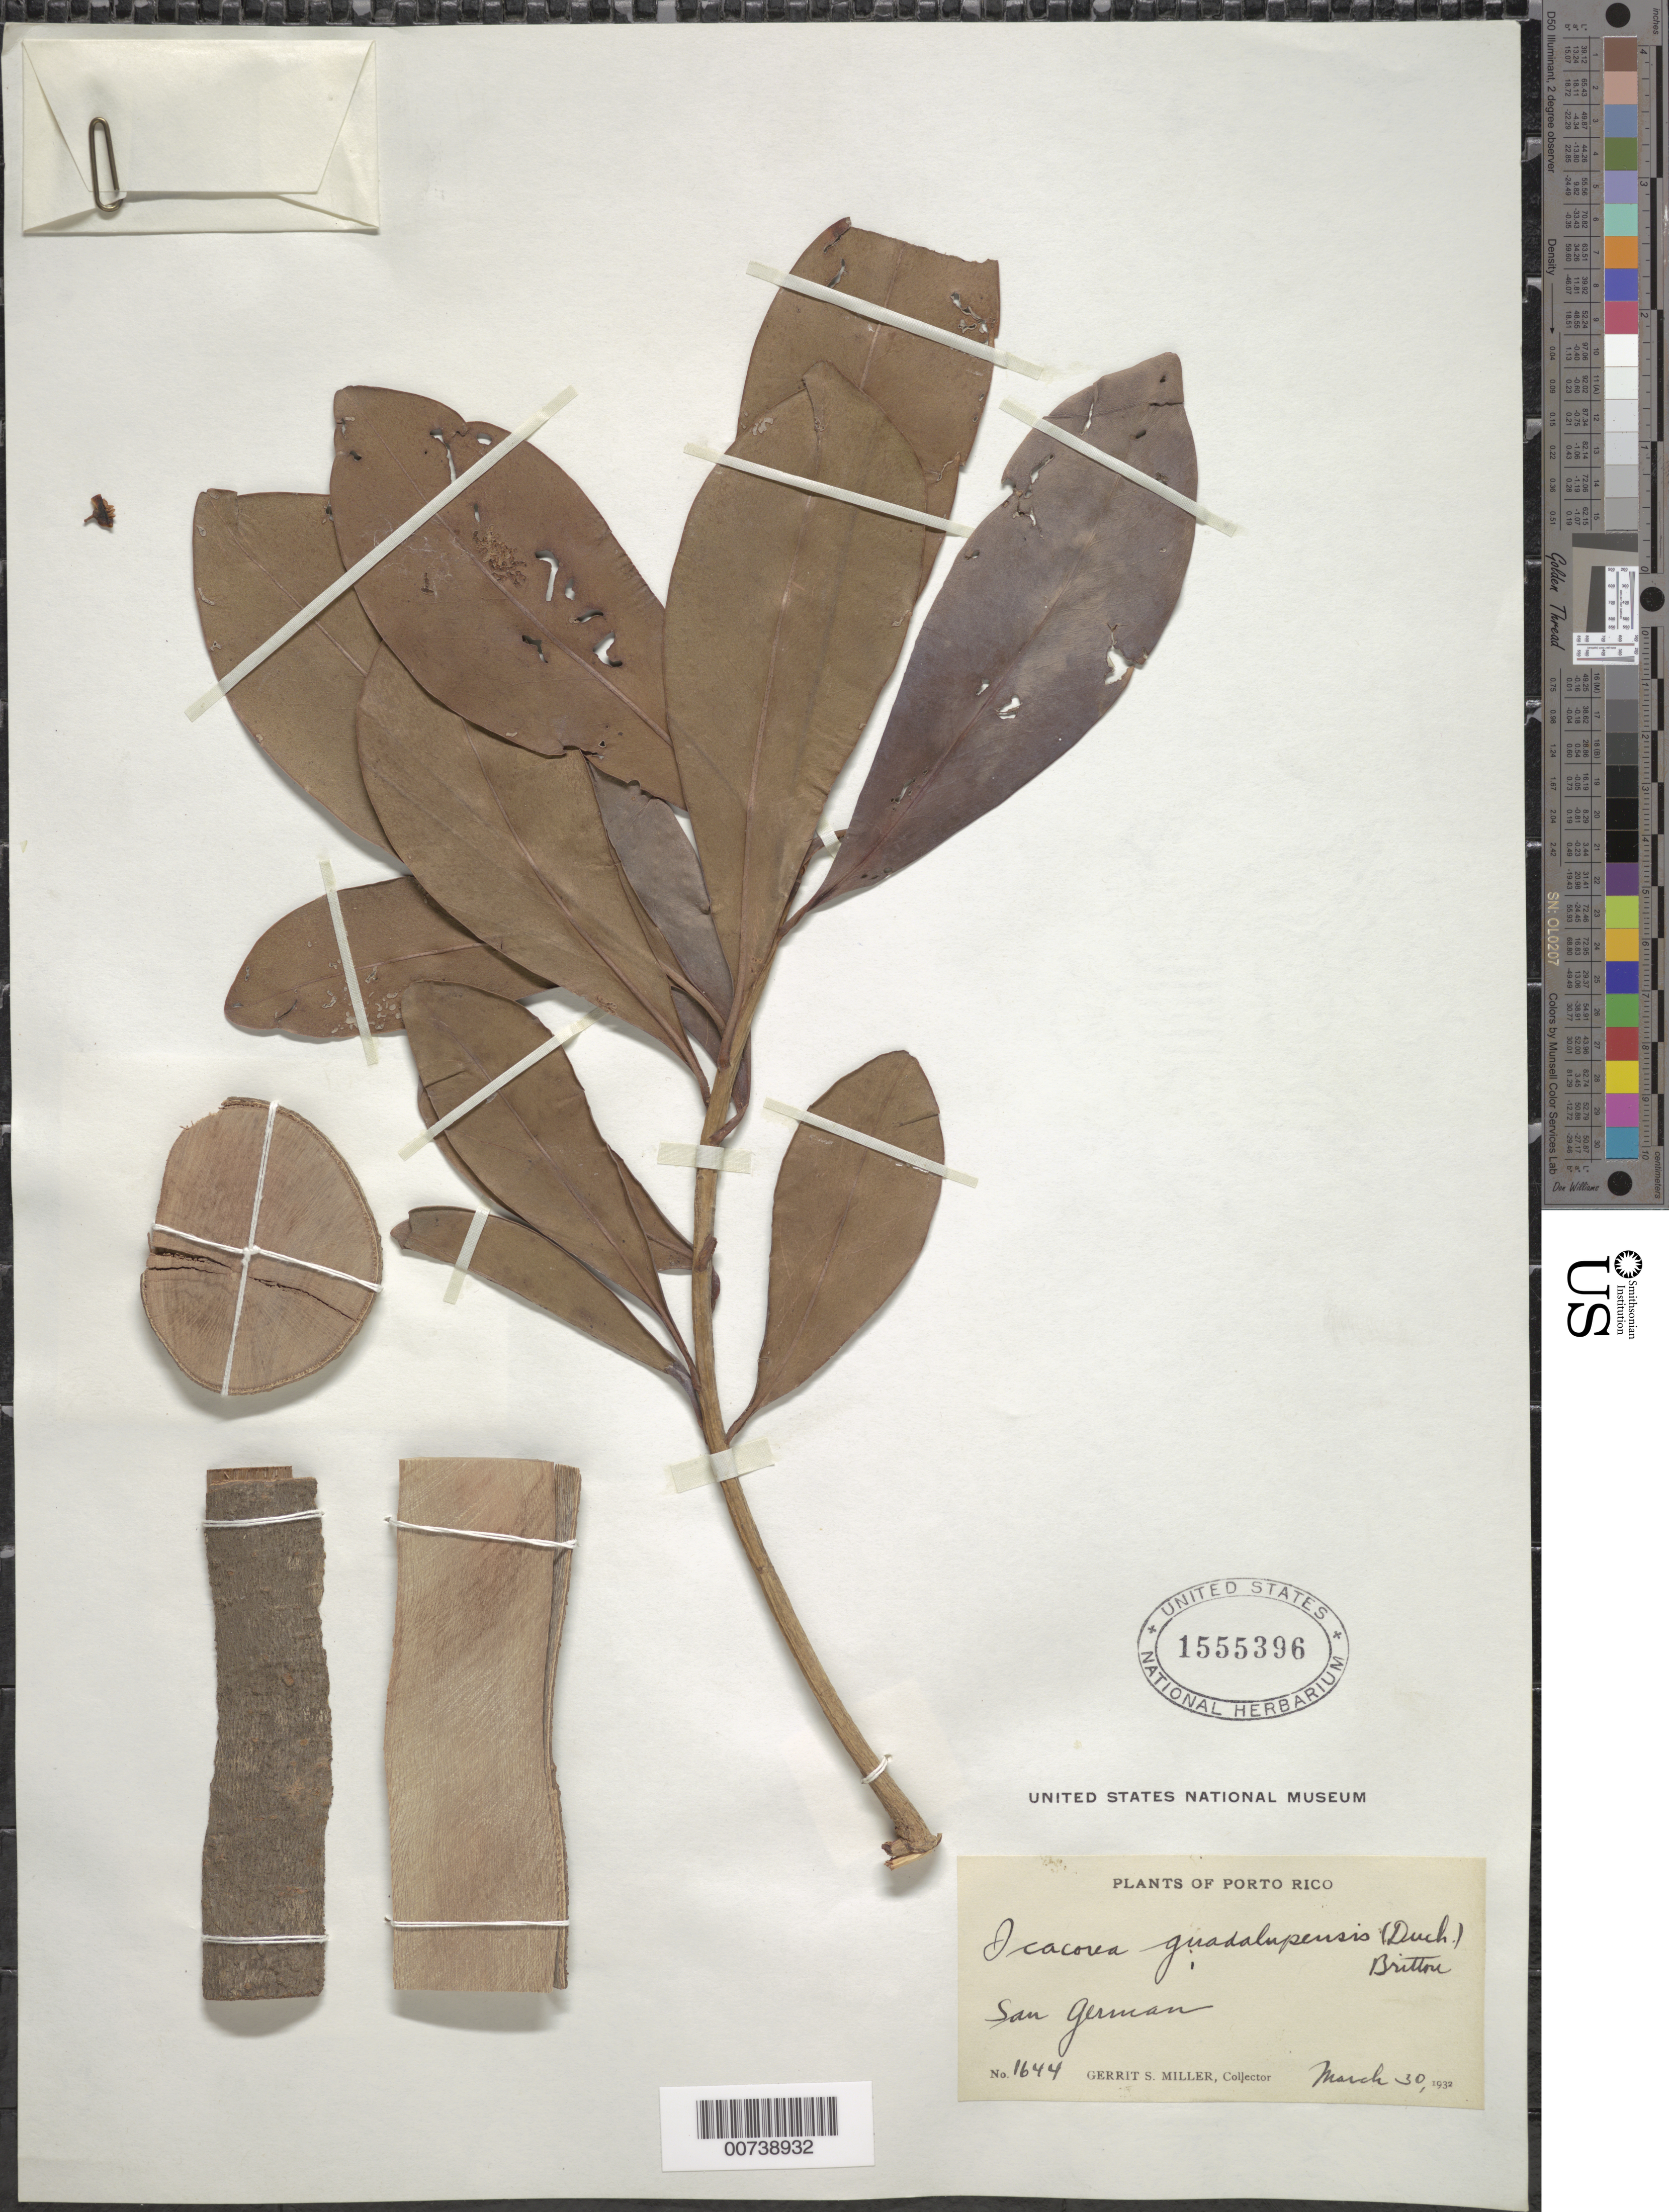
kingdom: Plantae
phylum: Tracheophyta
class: Magnoliopsida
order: Ericales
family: Primulaceae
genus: Ardisia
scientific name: Ardisia obovata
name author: Desv. ex Ham.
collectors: G. S. Miller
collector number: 1644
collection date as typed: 30 Mar 1932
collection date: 1932-03-30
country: Puerto Rico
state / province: San Germán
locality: San Germán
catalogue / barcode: US 1555396